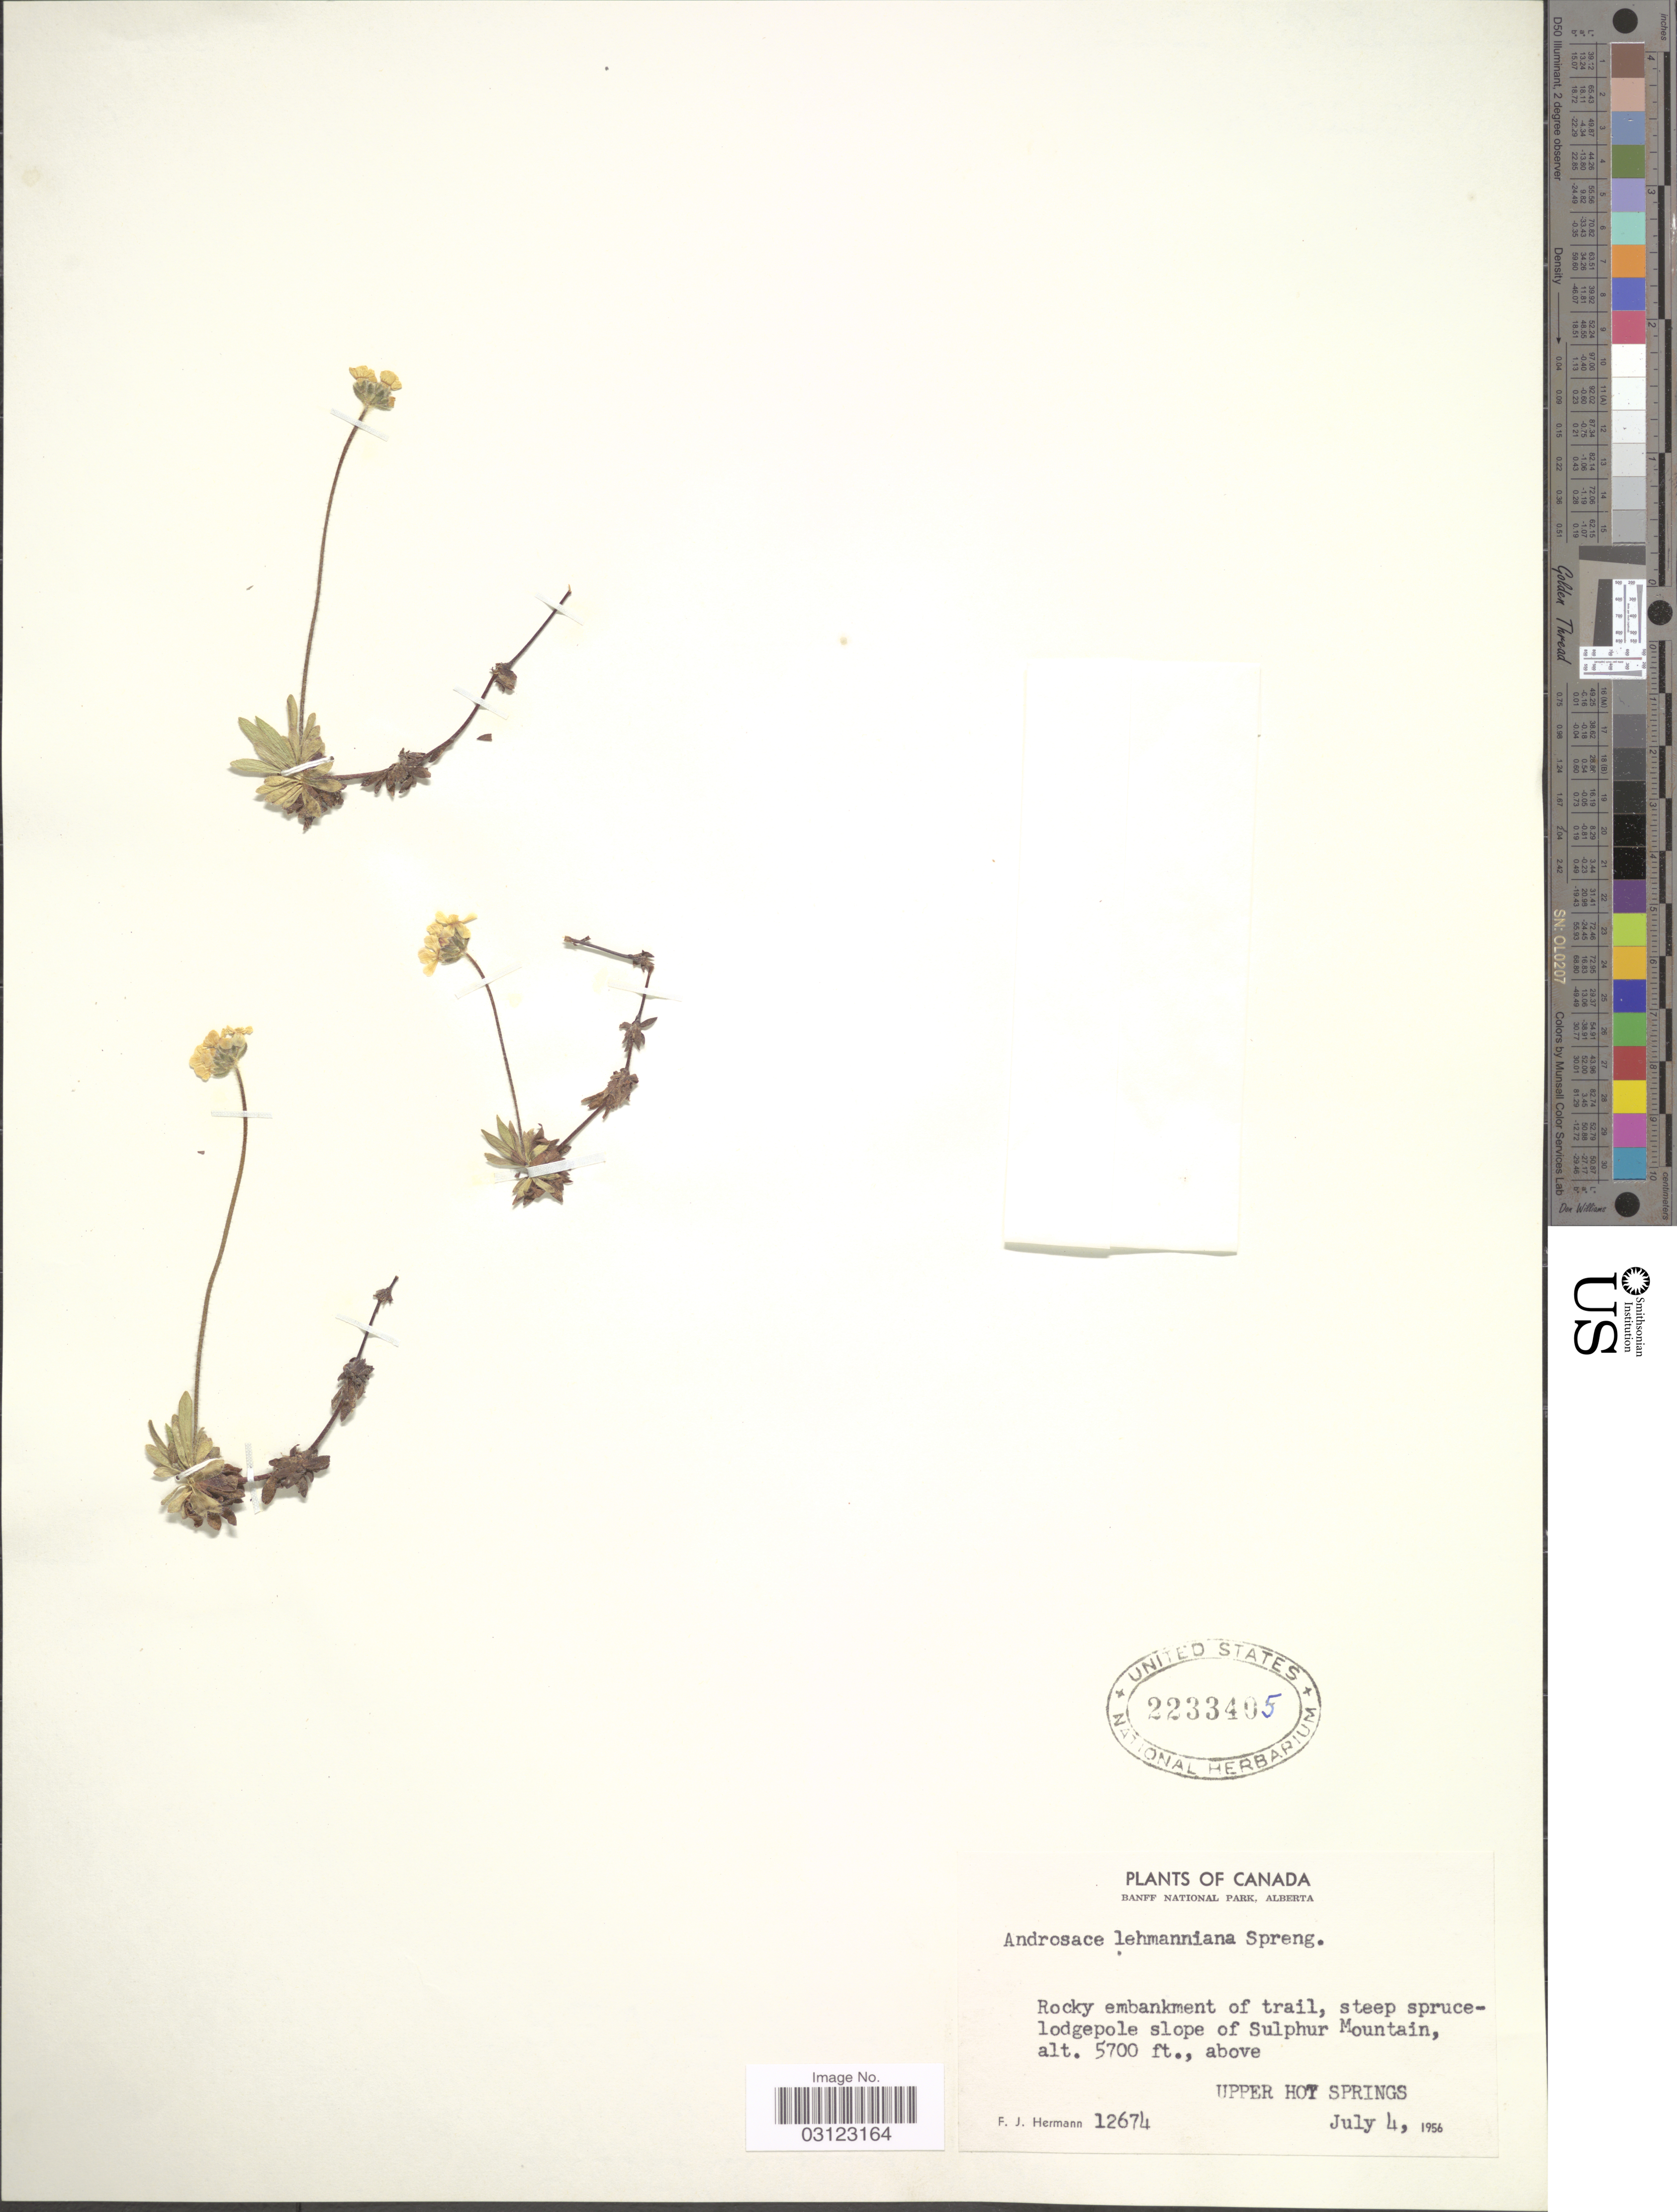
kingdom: Plantae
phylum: Tracheophyta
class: Magnoliopsida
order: Ericales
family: Primulaceae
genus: Androsace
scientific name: Androsace lehmanniana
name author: Spreng.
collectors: F. J. Hermann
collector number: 12674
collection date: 1956-07-04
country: Canada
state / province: Alberta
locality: Banff National Park. Slope of Sulphur Mountain, above Upper Hot Springs.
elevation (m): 1737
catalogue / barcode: US 2233405